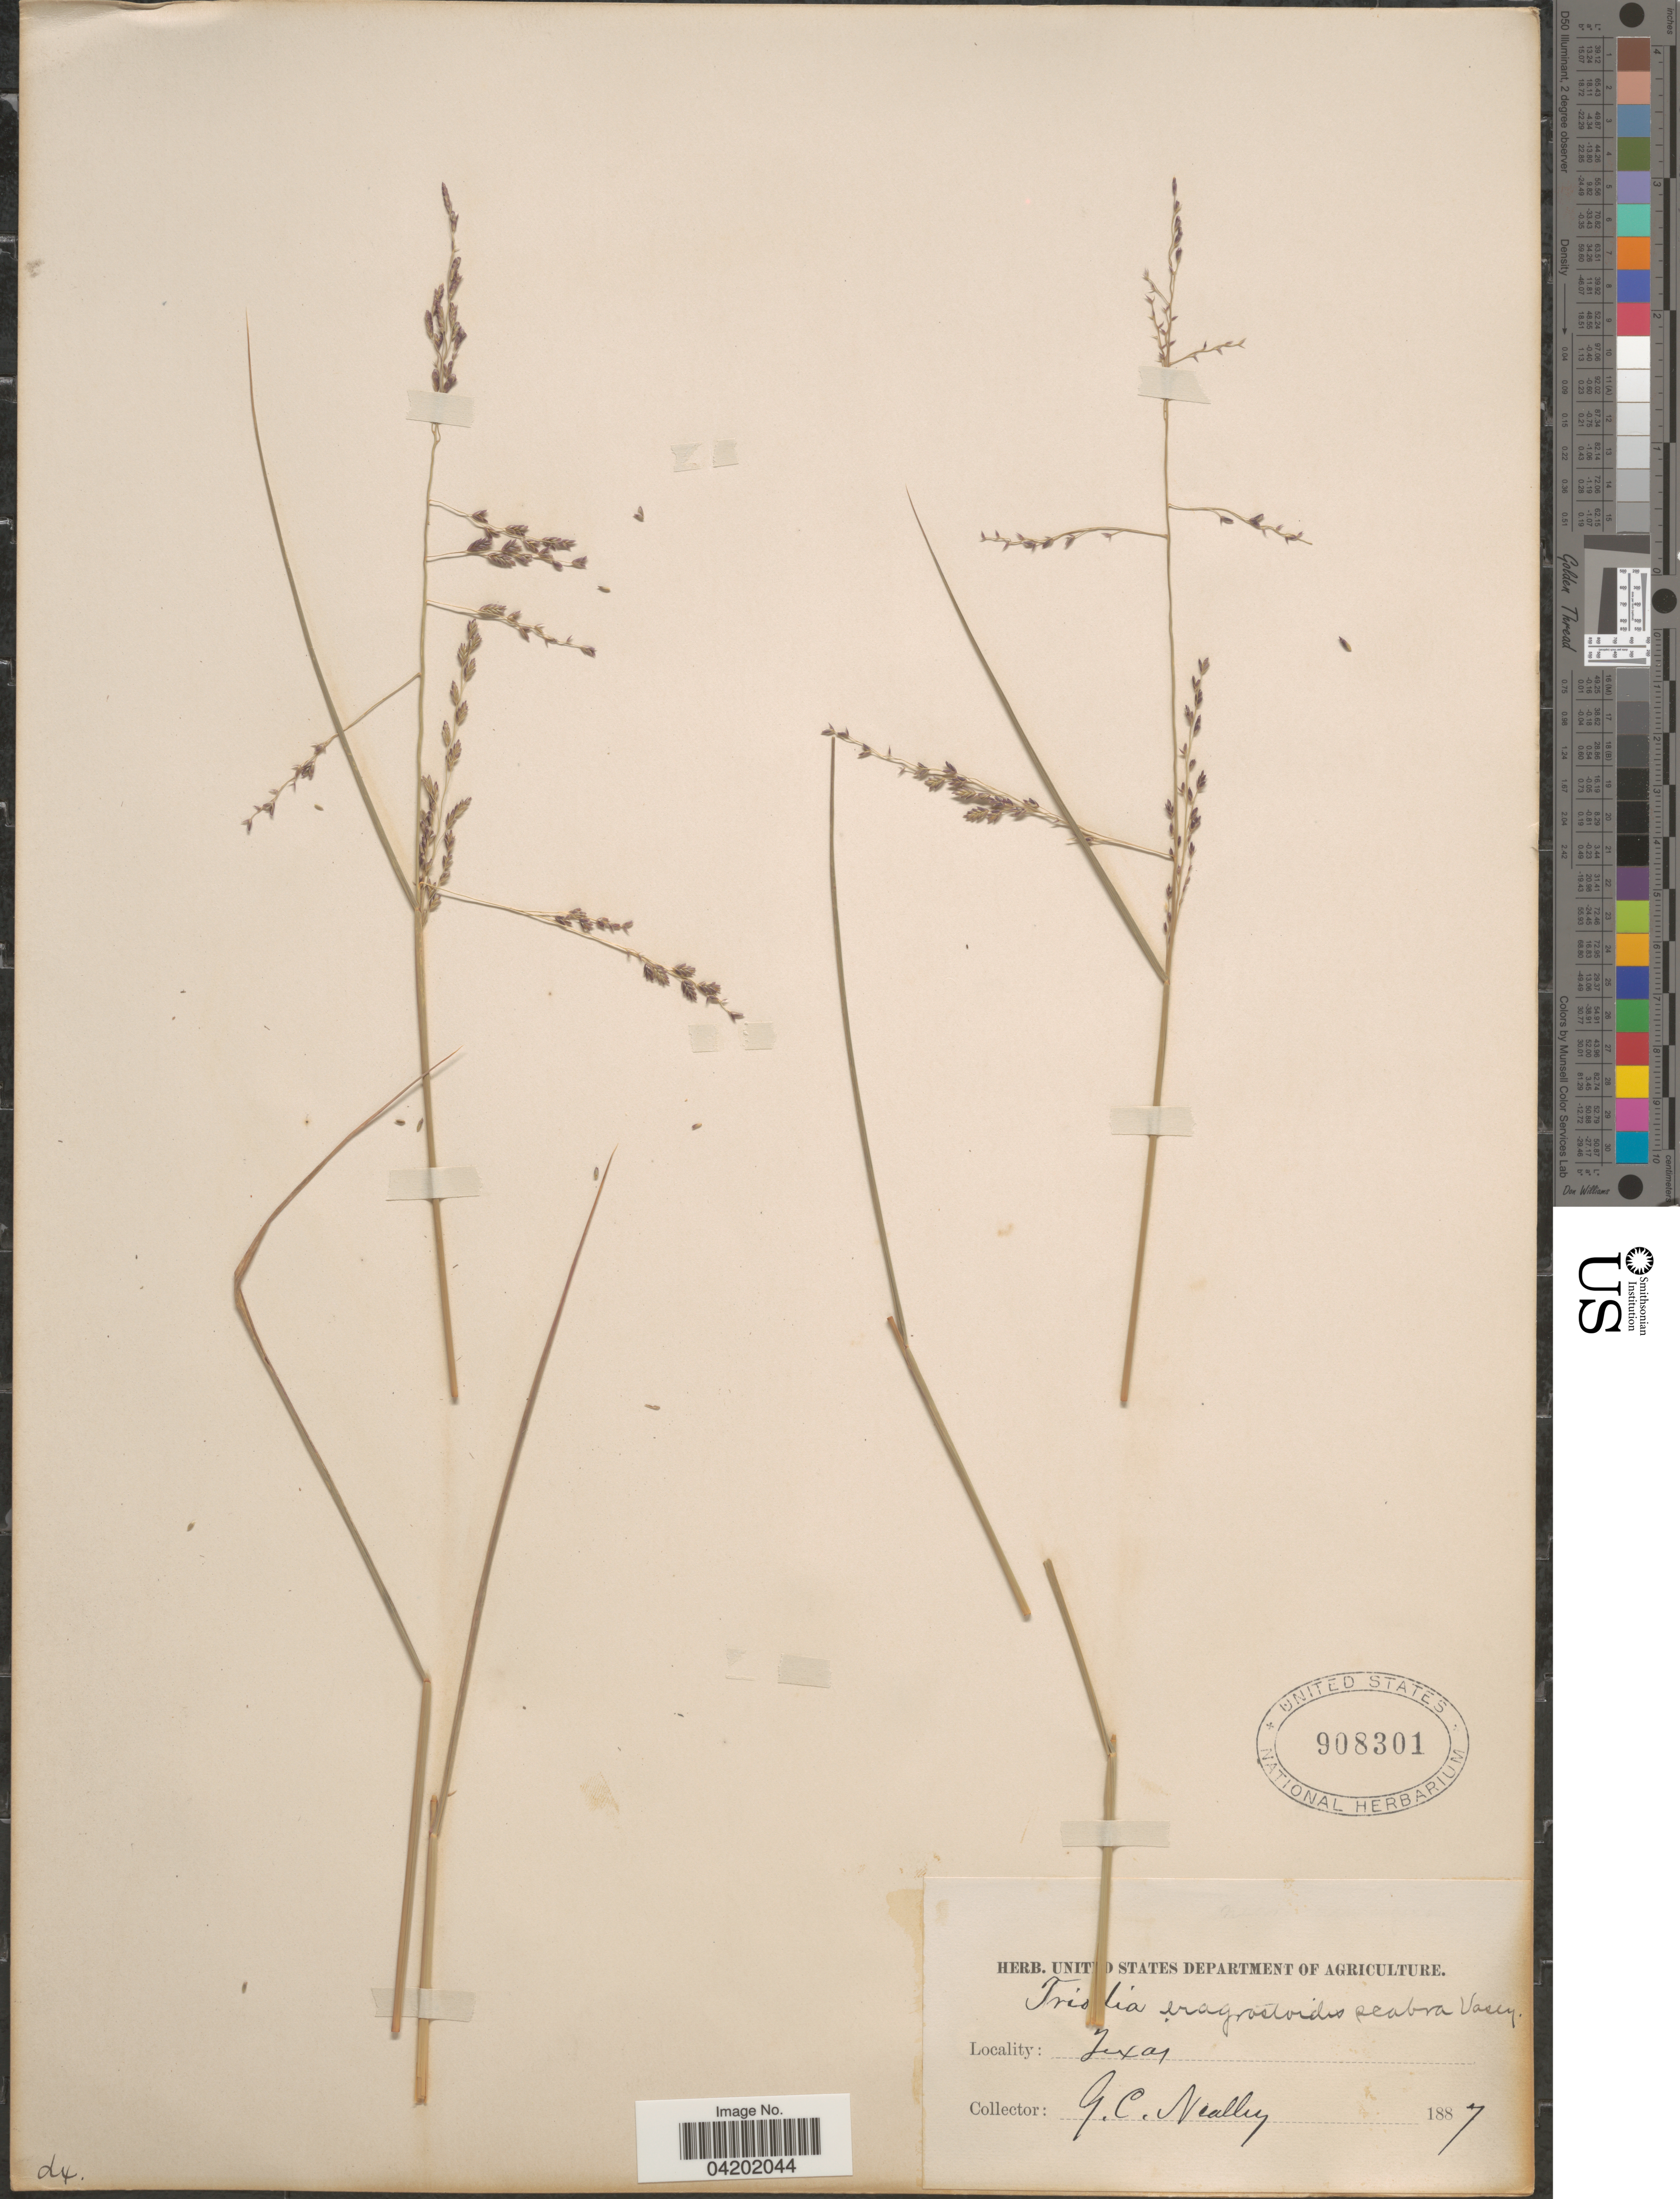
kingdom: Plantae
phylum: Tracheophyta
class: Liliopsida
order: Poales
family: Poaceae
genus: Triplasiella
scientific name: Triplasiella eragrostoides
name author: (Vasey & Scribn.) P.M. Peterson & Romasch.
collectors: G. C. Nealley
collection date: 1887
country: United States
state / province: Texas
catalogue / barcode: US 908301